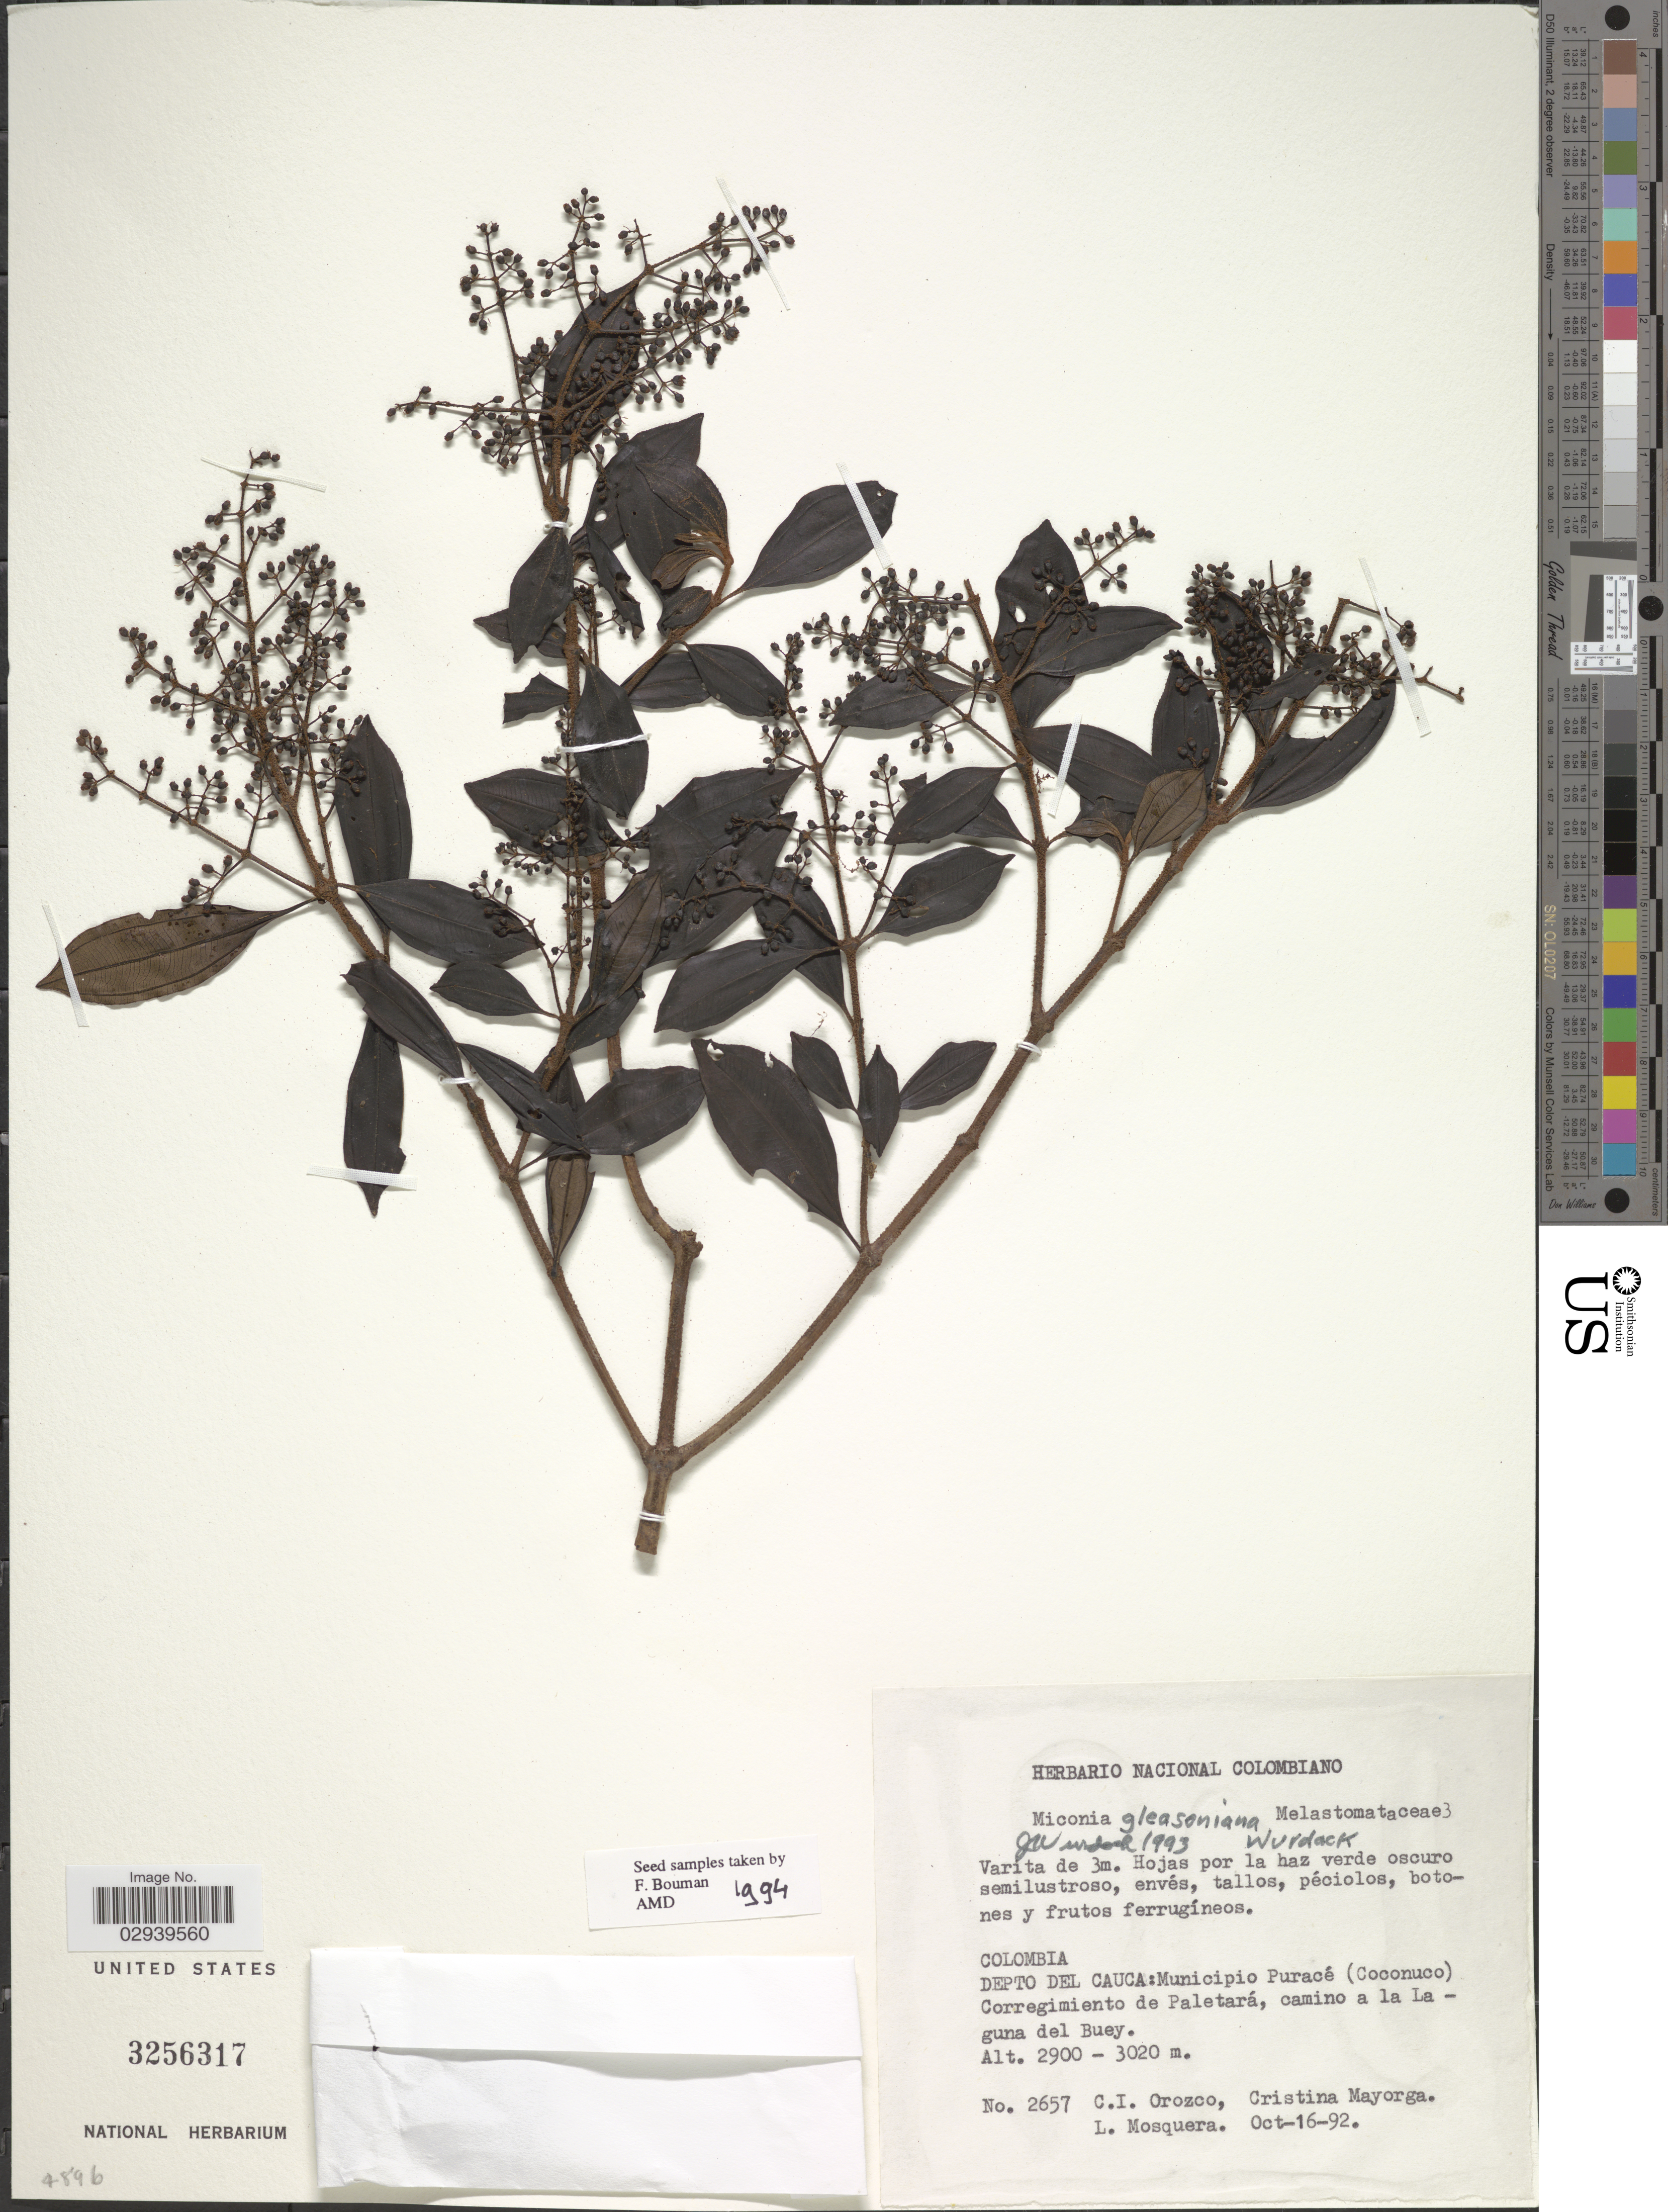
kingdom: Plantae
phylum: Tracheophyta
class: Magnoliopsida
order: Myrtales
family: Melastomataceae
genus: Miconia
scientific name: Miconia gleasoniana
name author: Wurdack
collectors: C. I. Orozco, C. Mayorga & L. Mosquera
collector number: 2657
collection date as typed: Transcribed d/m/y: 16/10/92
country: Colombia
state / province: Cauca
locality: Depto del Cauca: Municipio Puracé (Coconuco) Corregimiento de Paletará, camino a la Laguna del Buey.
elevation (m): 2900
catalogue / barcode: US 3256317